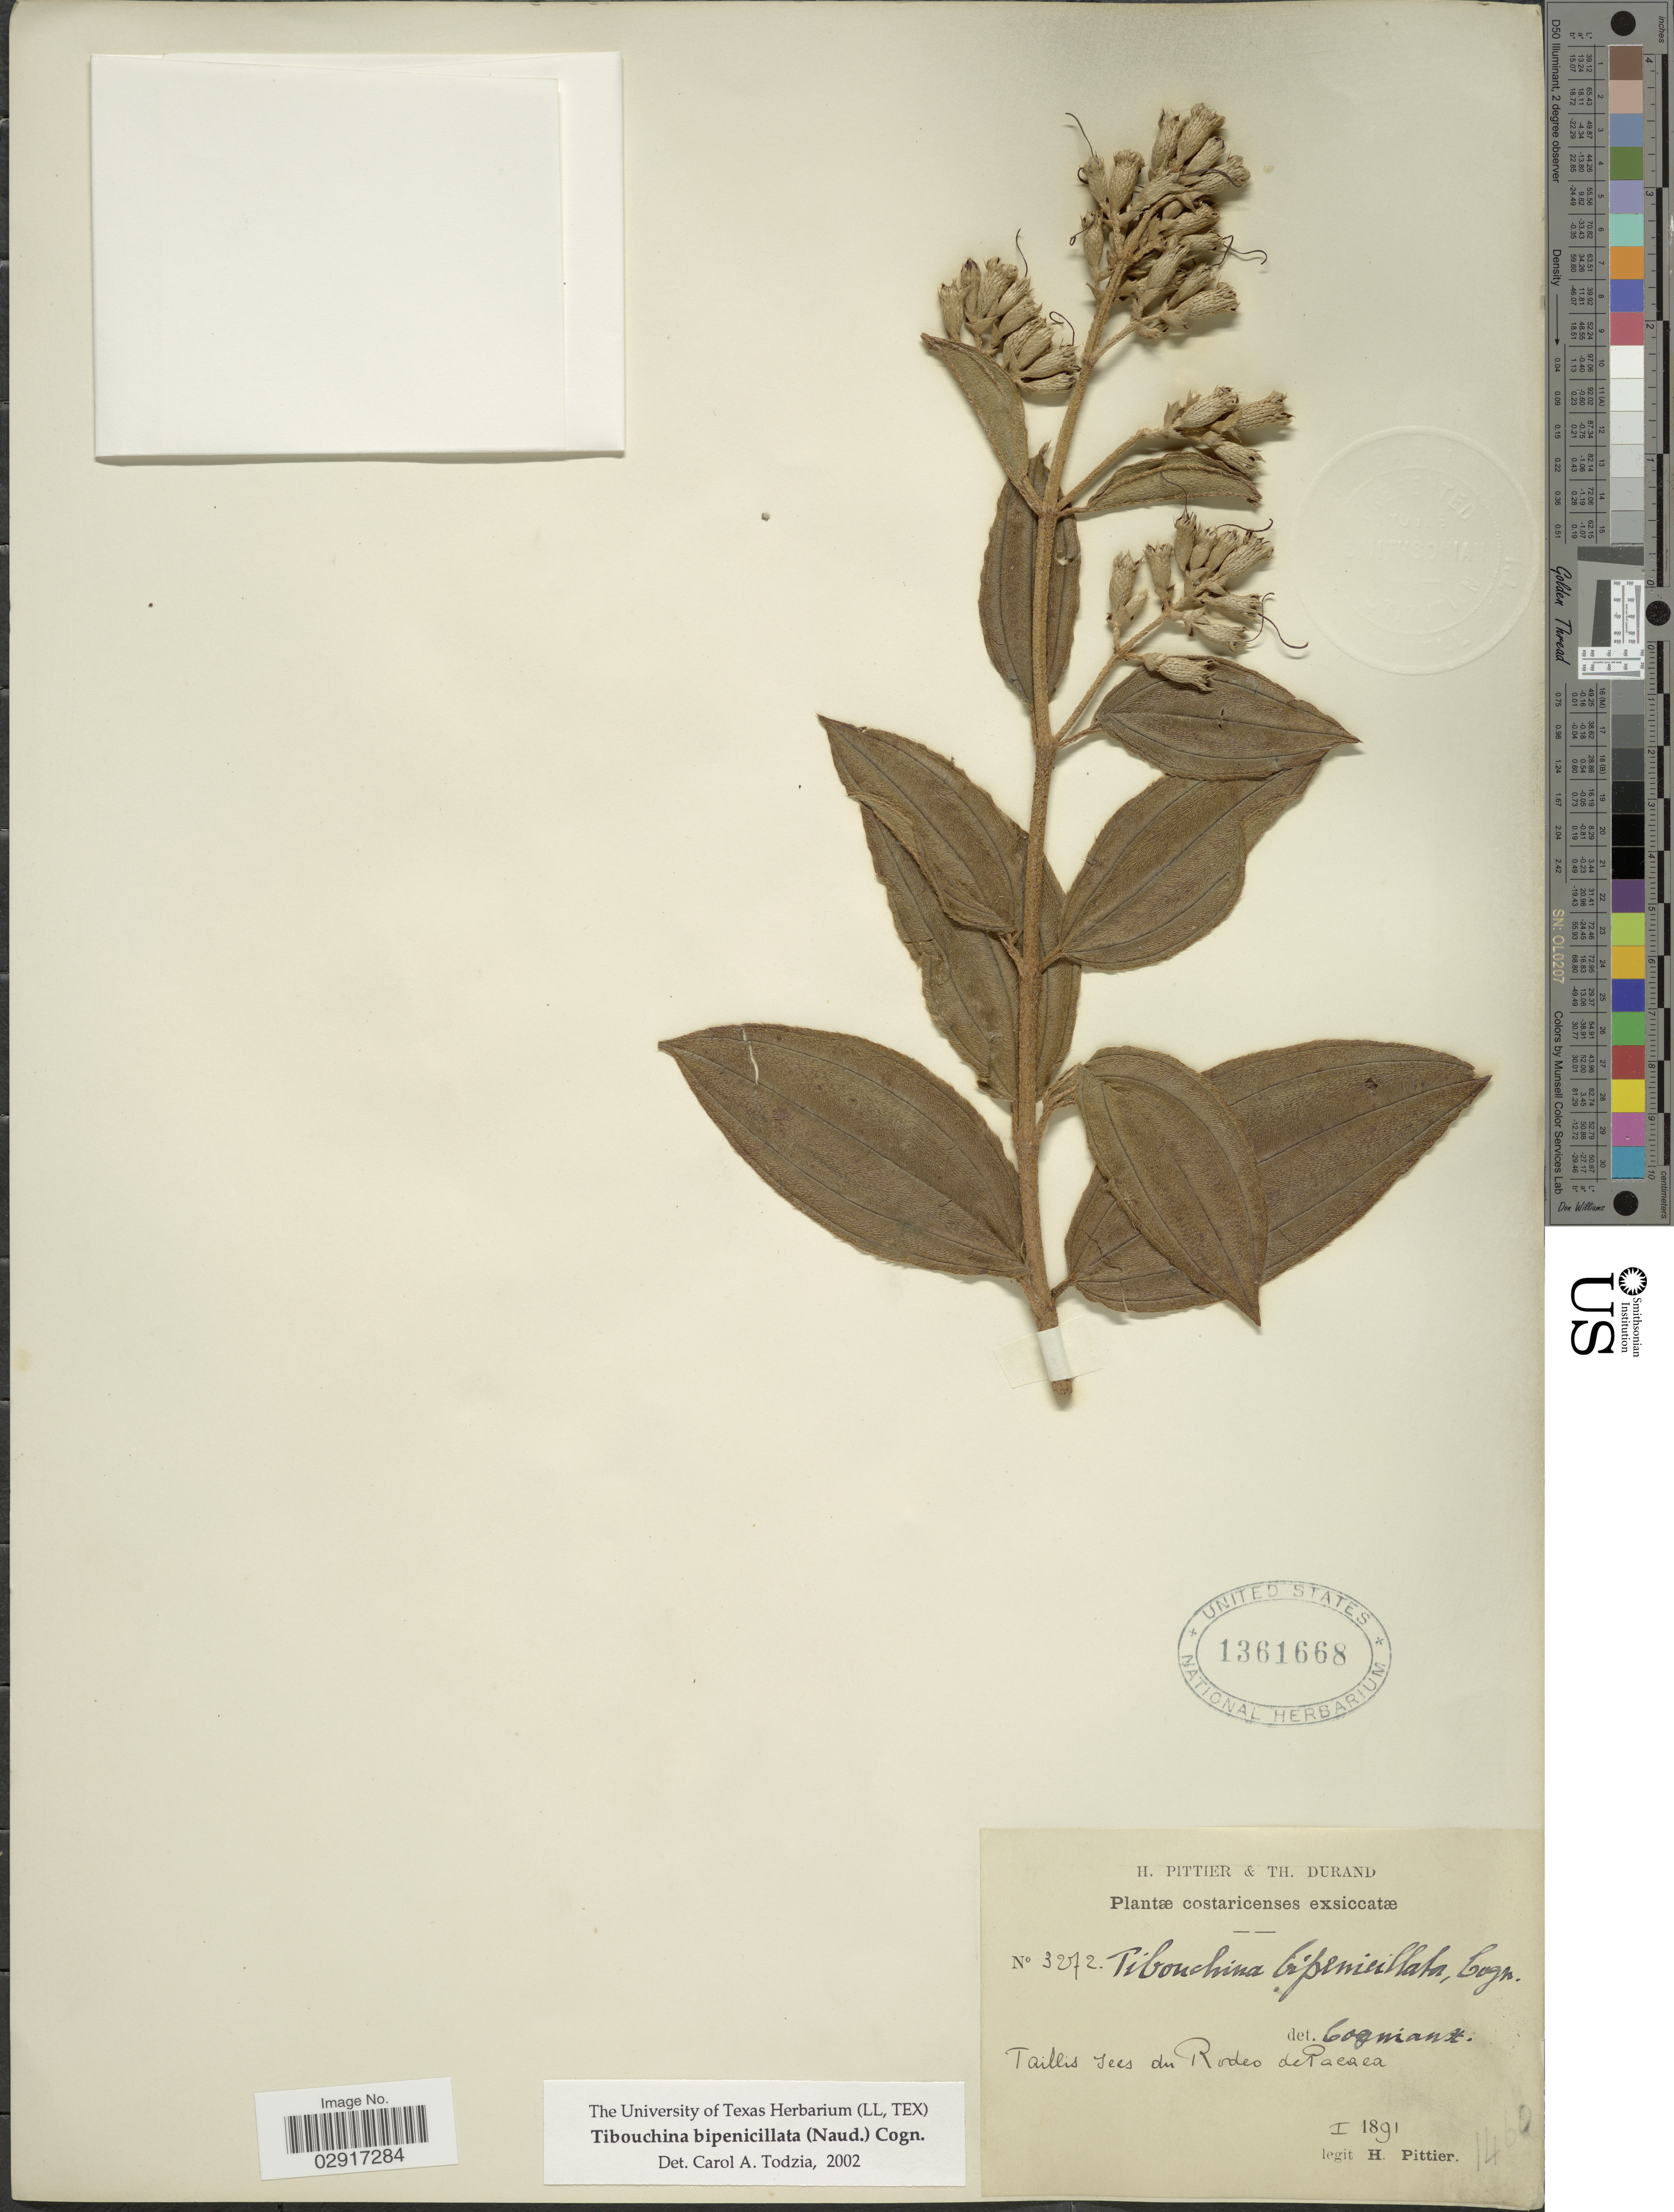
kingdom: Plantae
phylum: Tracheophyta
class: Magnoliopsida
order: Myrtales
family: Melastomataceae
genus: Tibouchina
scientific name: Tibouchina bipenicillata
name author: (Naudin) Cogn.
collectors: H. F. Pittier & T. Durand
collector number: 3272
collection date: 1891-01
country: Costa Rica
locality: Rodeo de Pacaca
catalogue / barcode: US 1361668